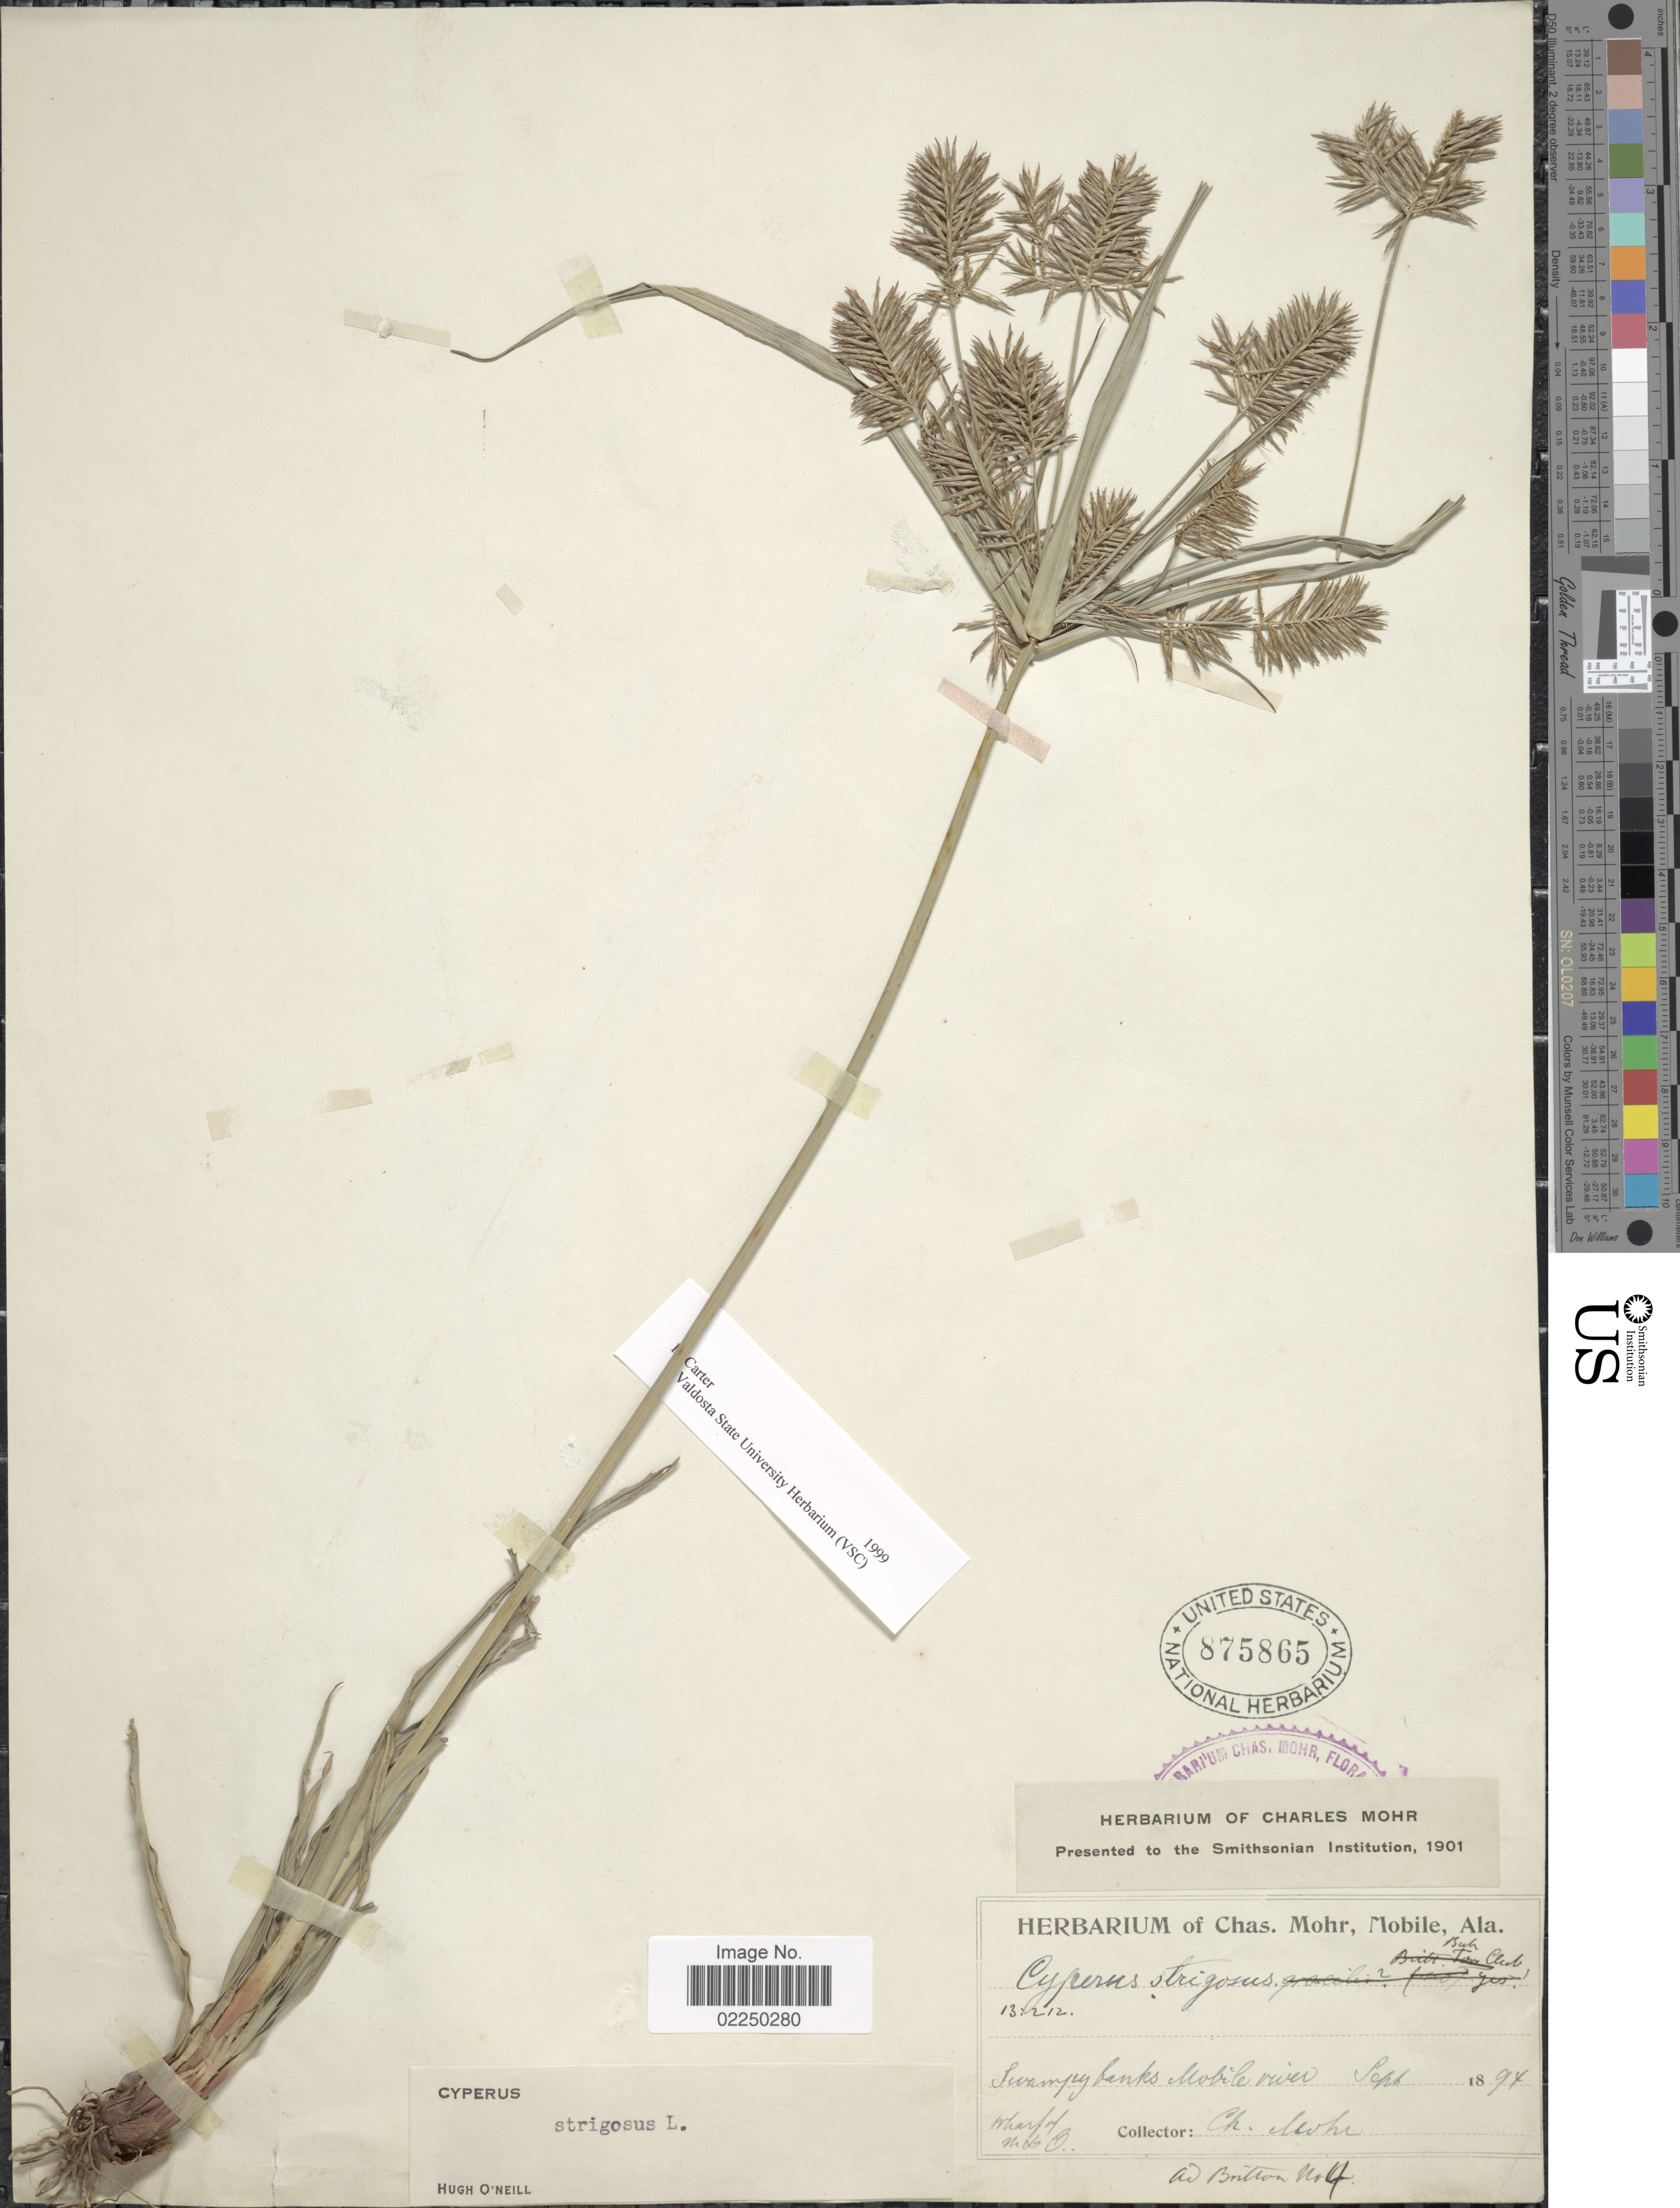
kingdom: Plantae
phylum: Tracheophyta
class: Liliopsida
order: Poales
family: Cyperaceae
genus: Cyperus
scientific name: Cyperus strigosus L.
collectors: C. T. Mohr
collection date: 1894-09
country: United States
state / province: Alabama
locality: Swampy banks, Mobile river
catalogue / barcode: US 875865